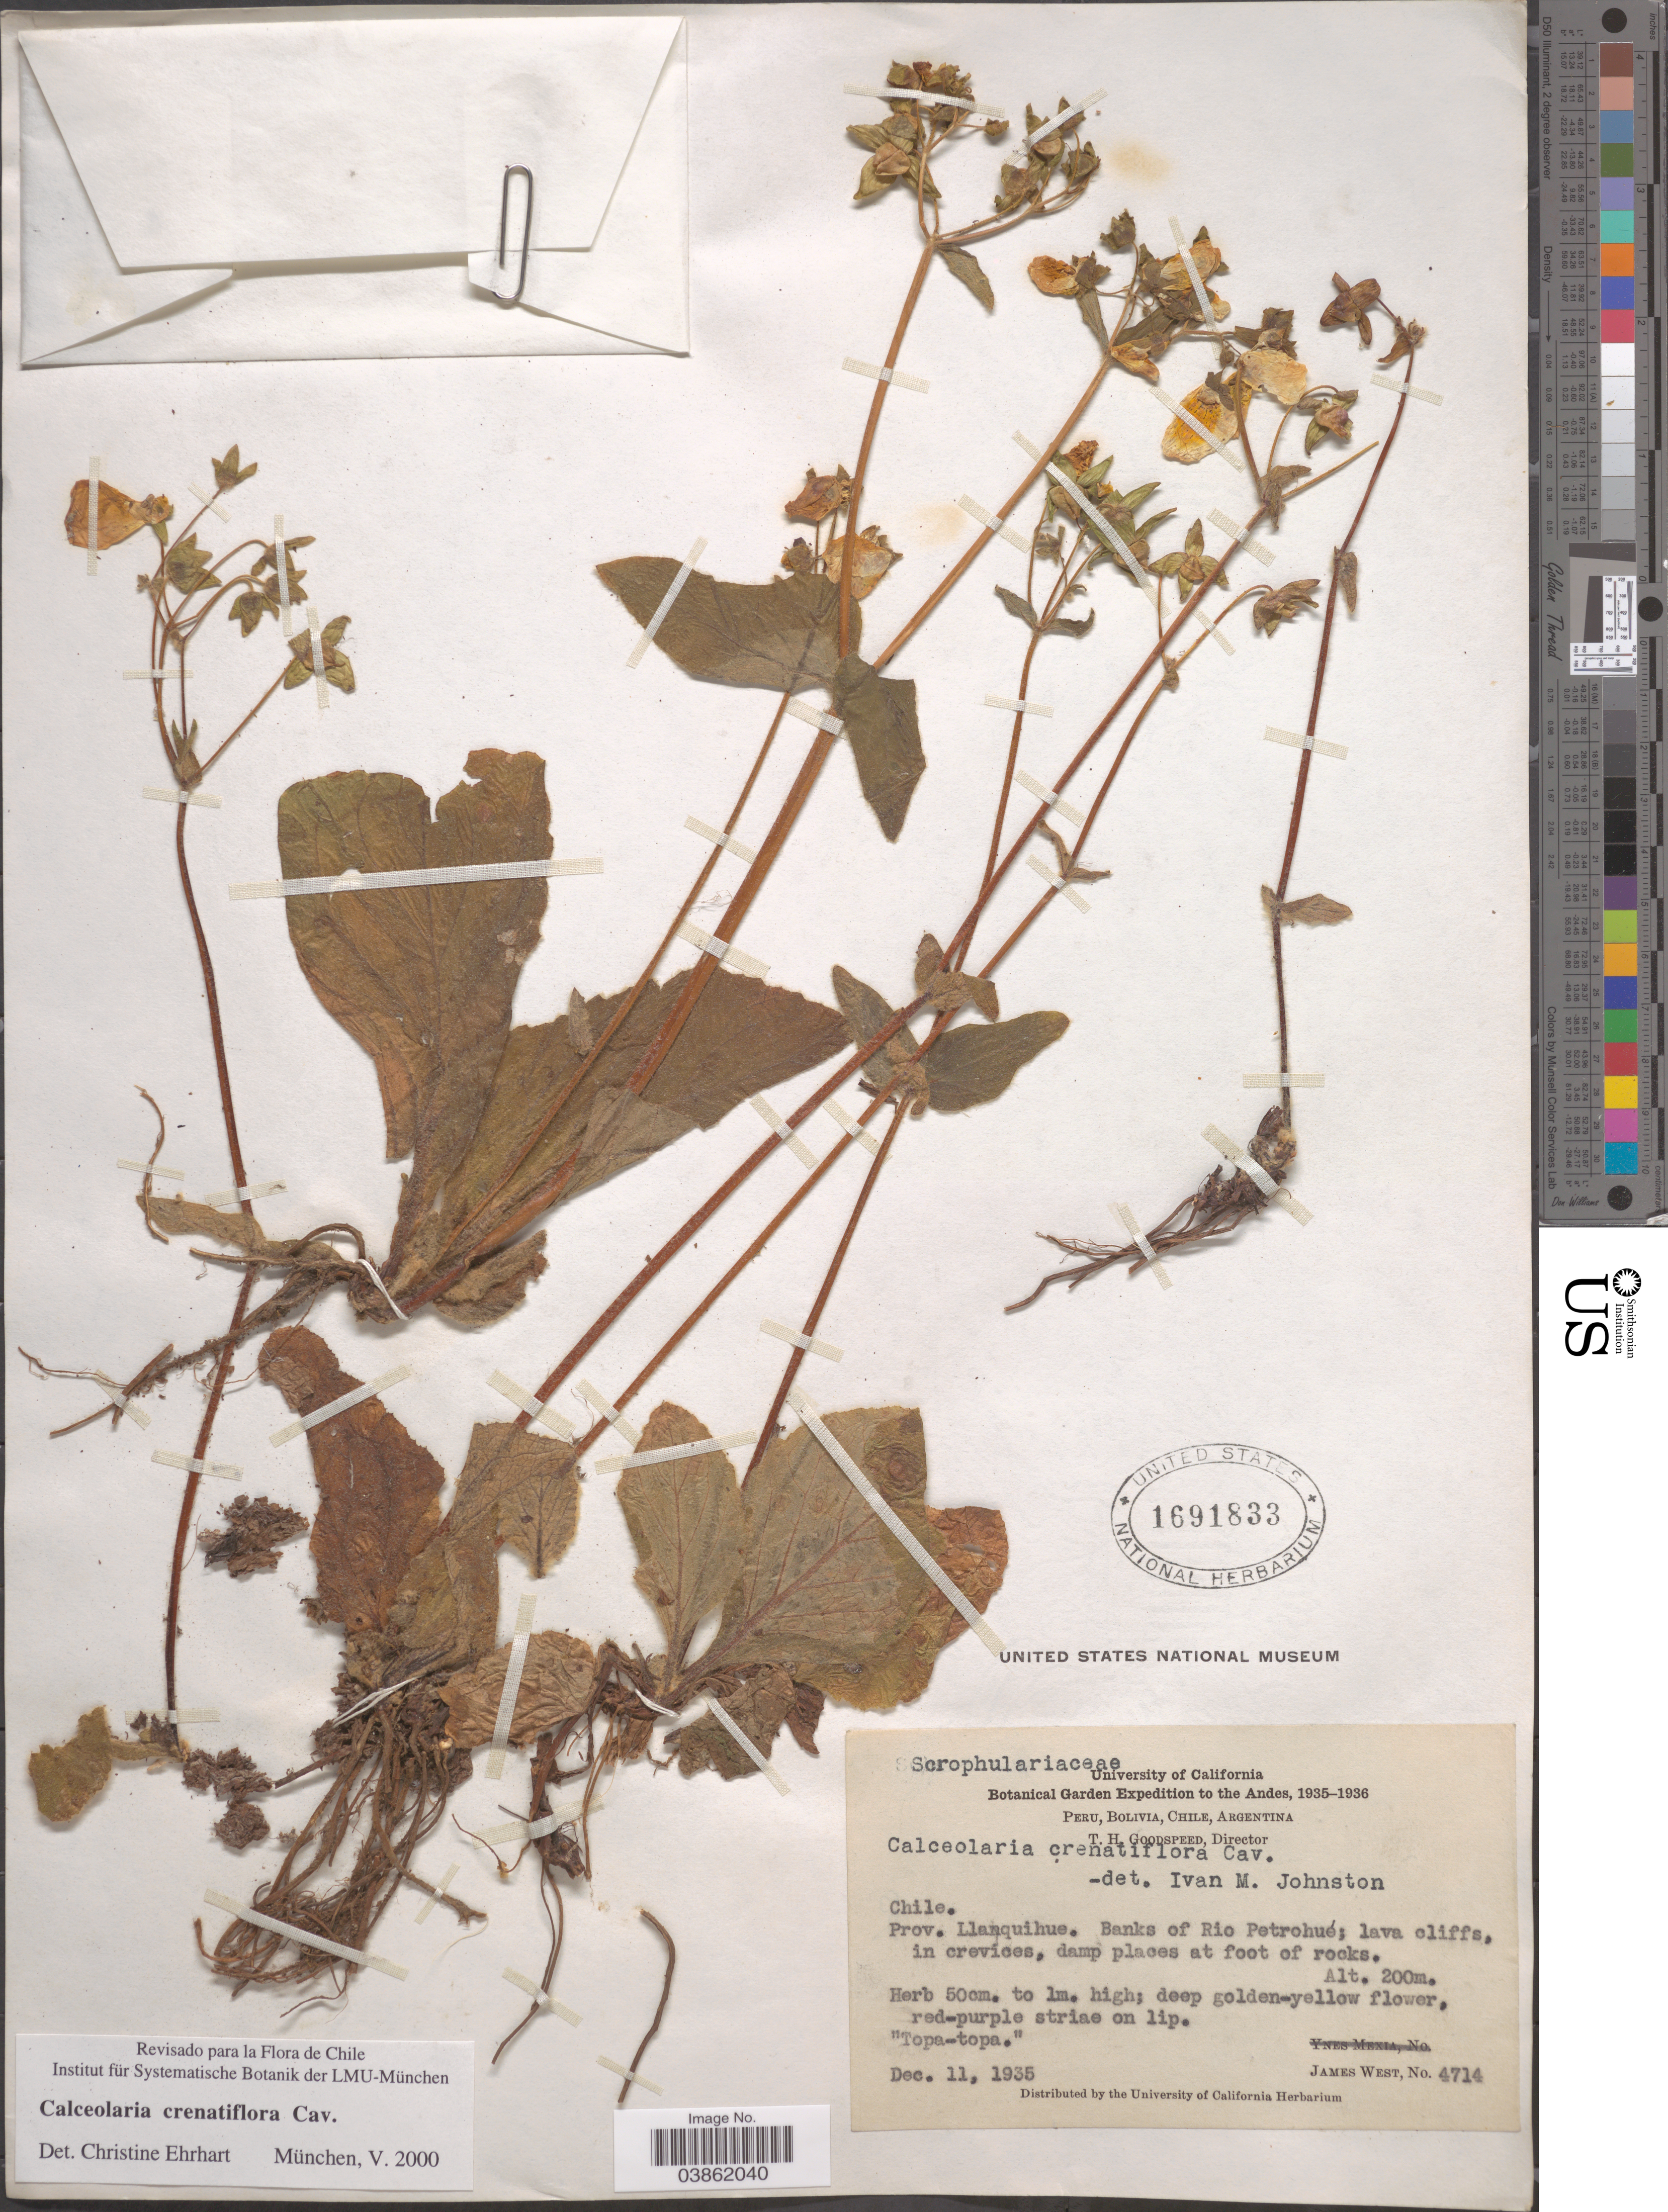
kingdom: Plantae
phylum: Tracheophyta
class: Magnoliopsida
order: Lamiales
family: Calceolariaceae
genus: Calceolaria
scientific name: Calceolaria crenatiflora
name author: Cav.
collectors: J. West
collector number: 4714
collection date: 1935-12-11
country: Chile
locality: The Andes. Prov. Llanquihue. Banks of Rio Petrohué.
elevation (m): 200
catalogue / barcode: US 1691833